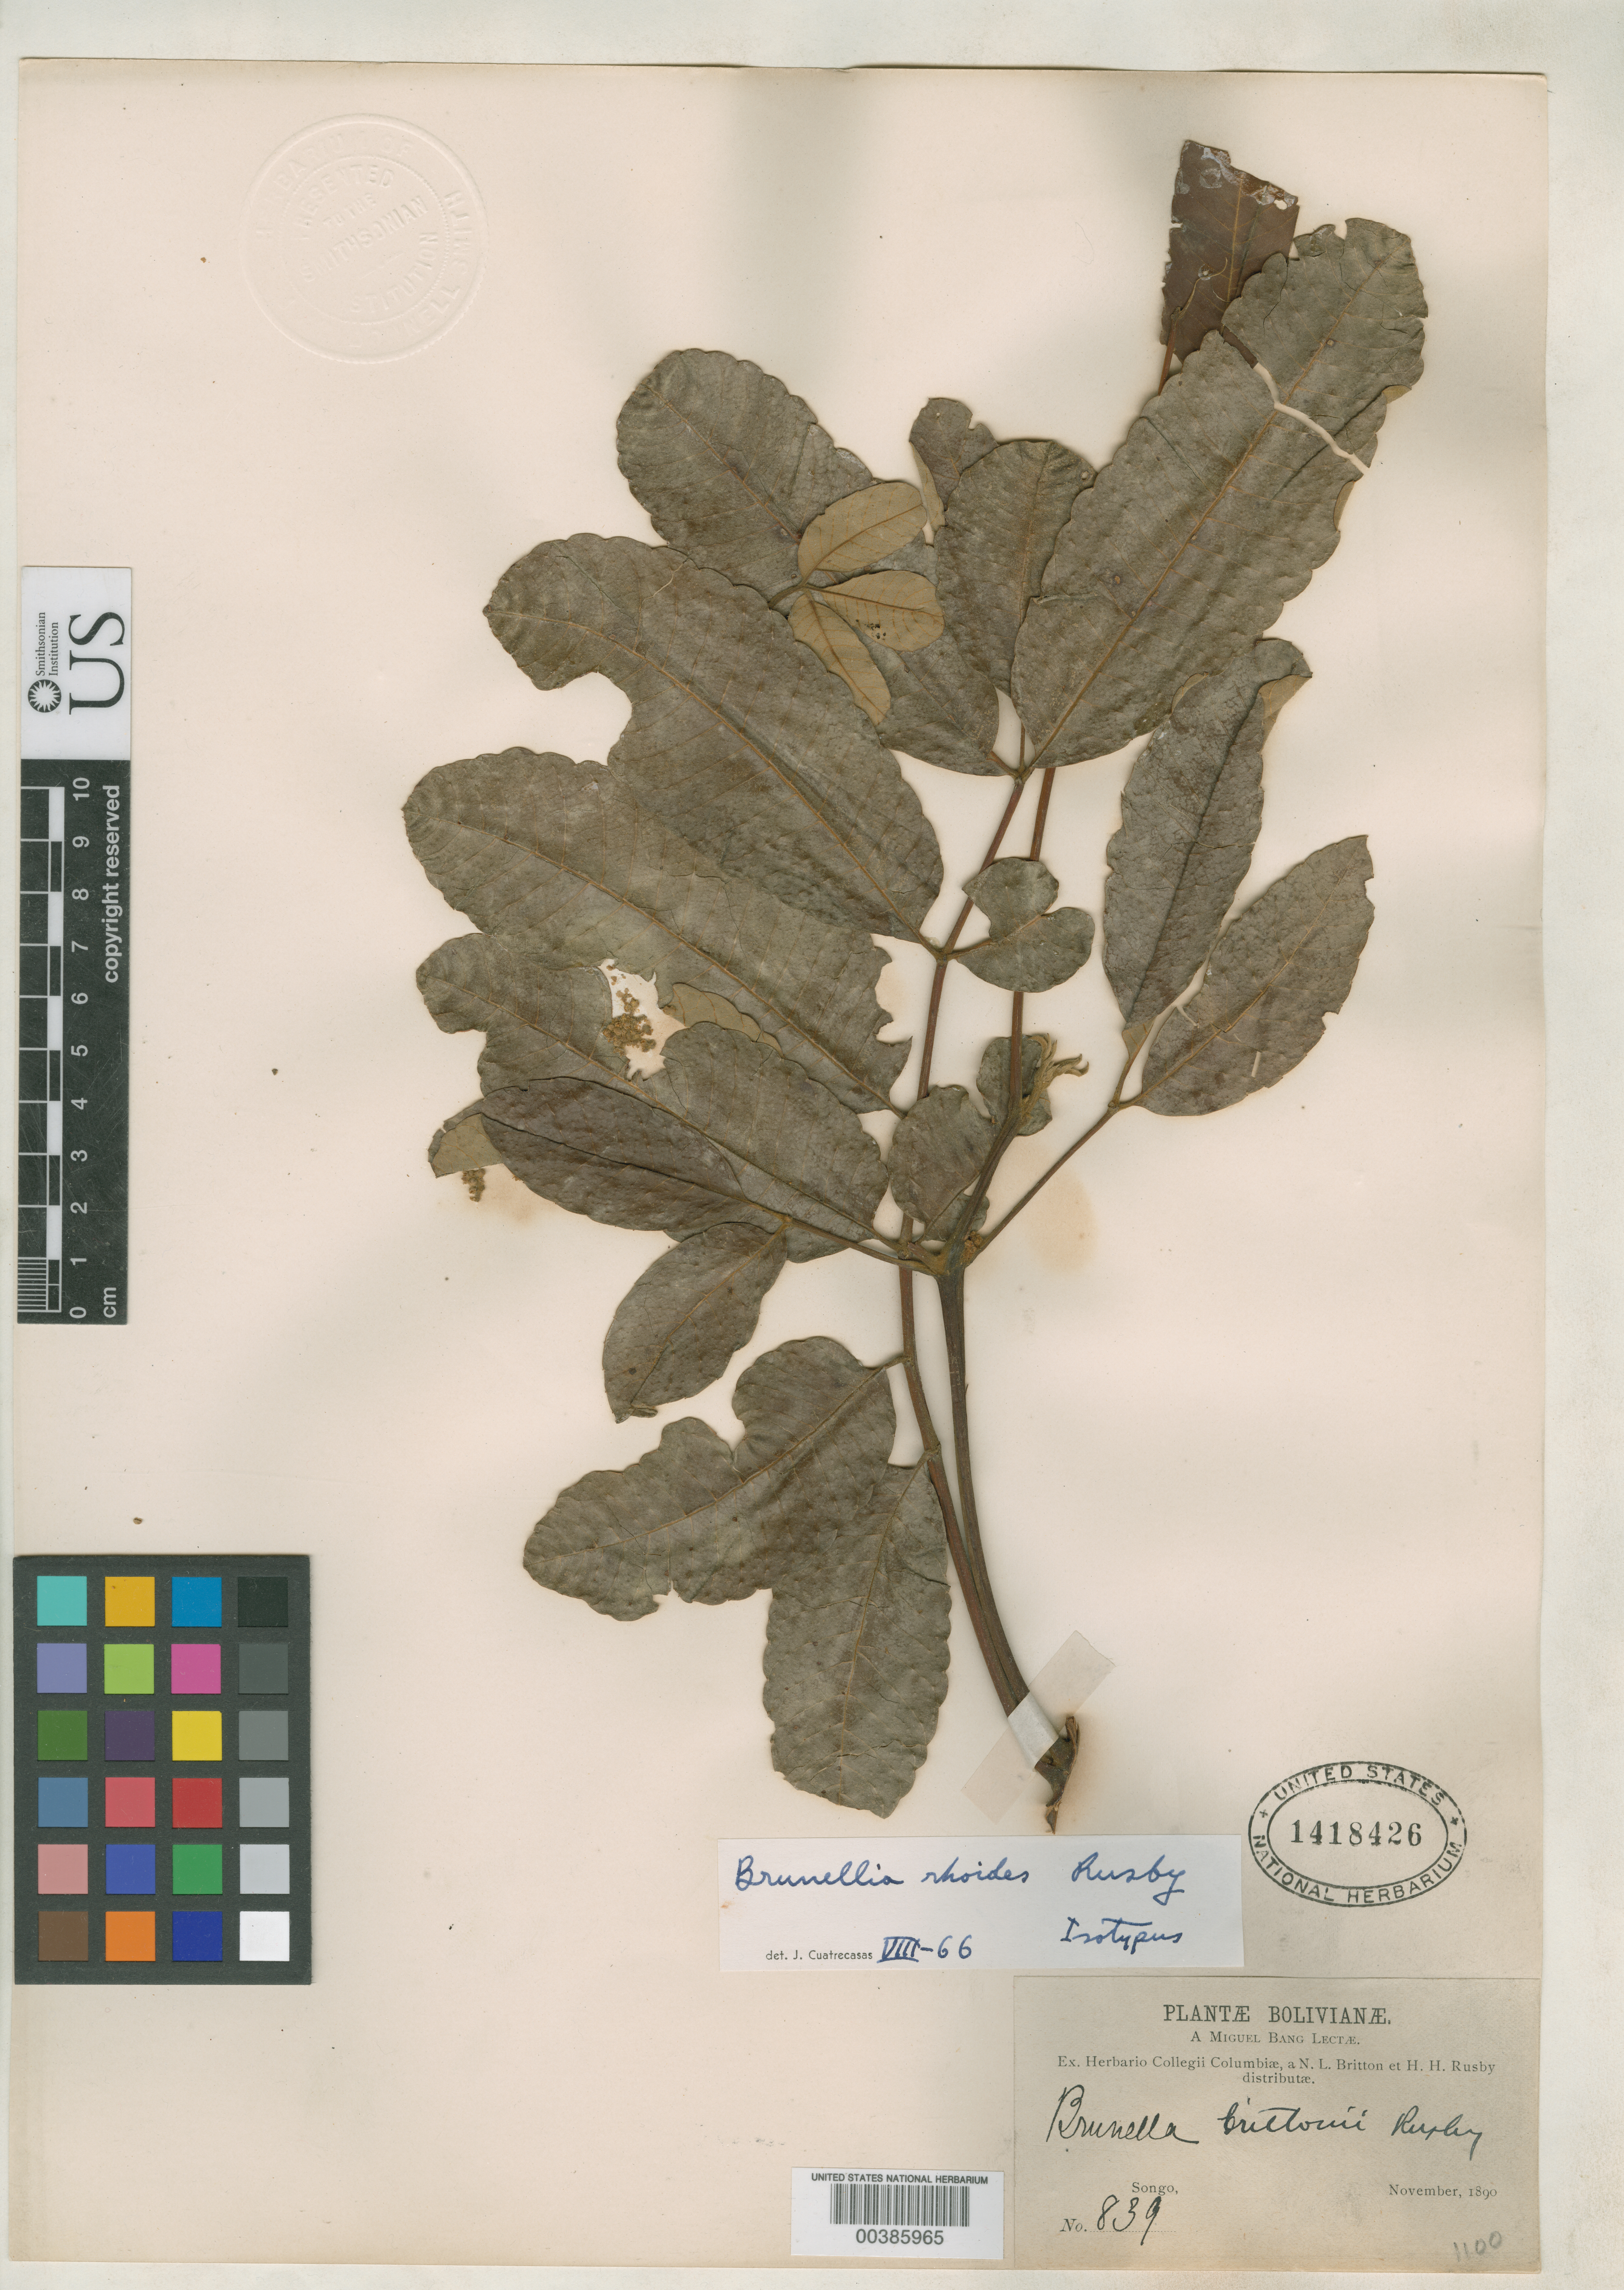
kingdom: Plantae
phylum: Tracheophyta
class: Magnoliopsida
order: Oxalidales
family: Brunelliaceae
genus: Brunellia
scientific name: Brunellia rhoides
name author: Rusby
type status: Isotype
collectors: M. Bang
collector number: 839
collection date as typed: Nov 1890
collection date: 1890-11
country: Bolivia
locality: Songo.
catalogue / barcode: US 1418426